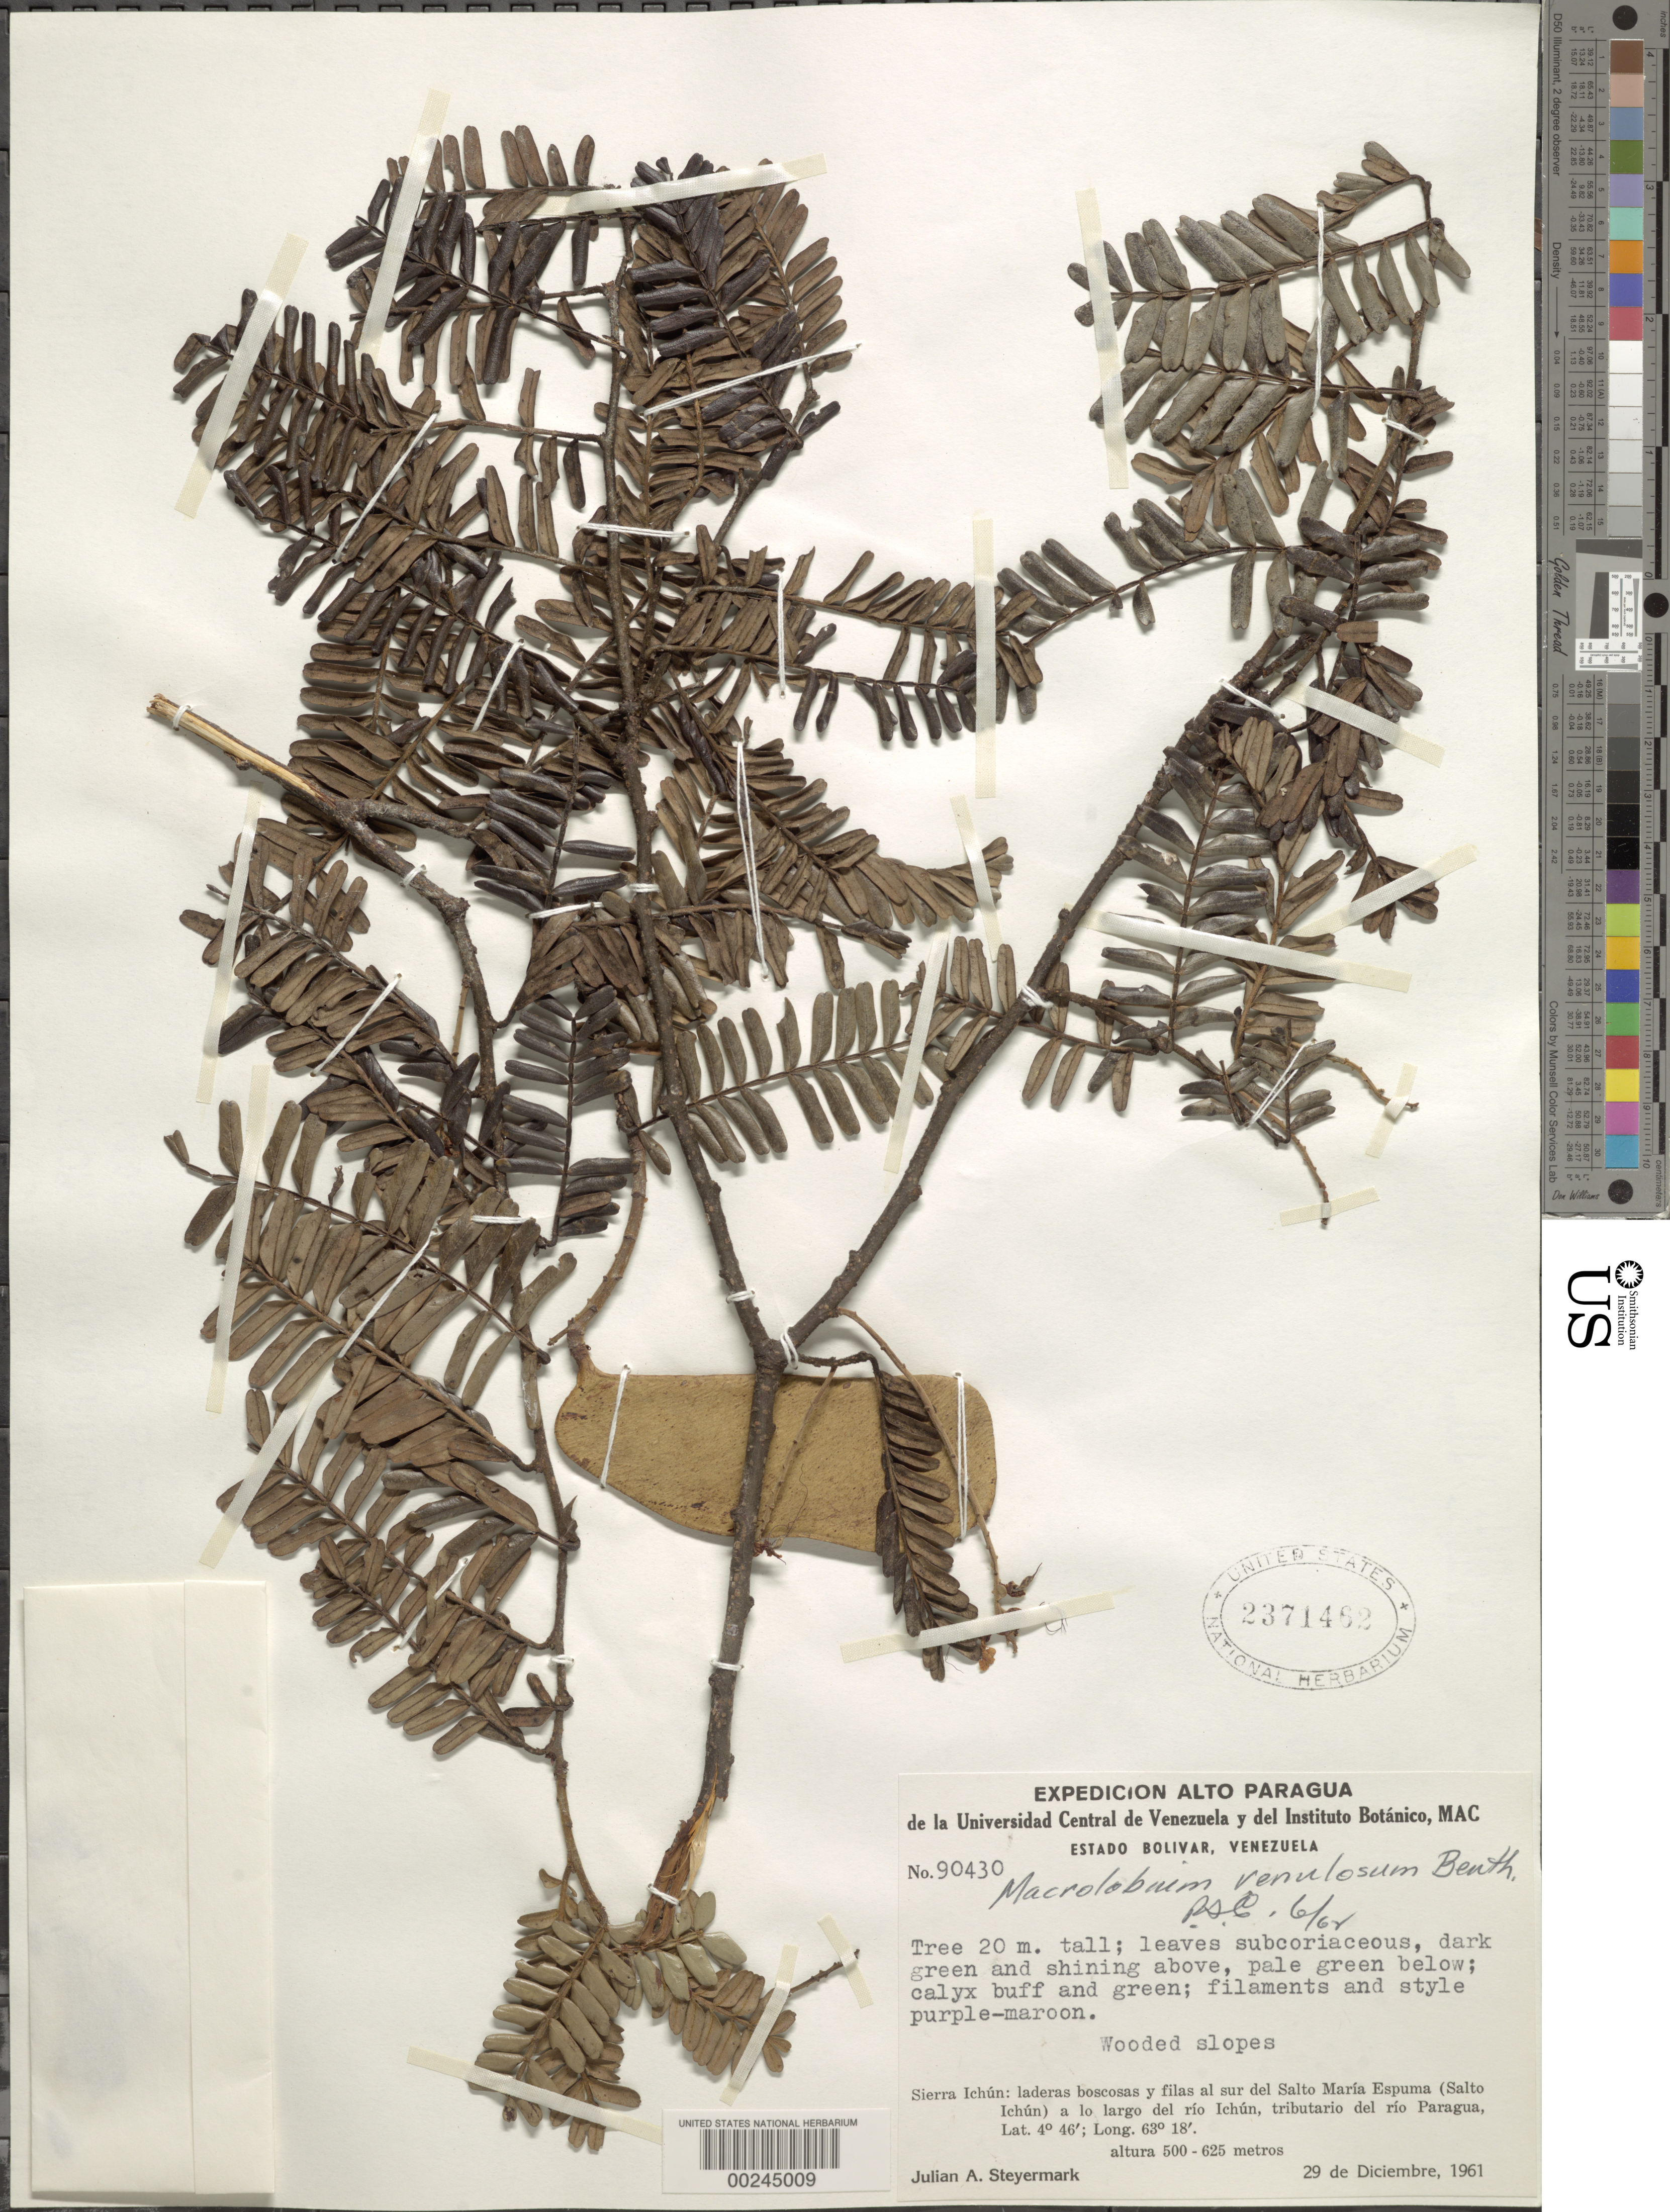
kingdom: Plantae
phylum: Tracheophyta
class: Magnoliopsida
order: Fabales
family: Fabaceae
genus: Macrolobium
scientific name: Macrolobium venulosum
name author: Benth. in Mart.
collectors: J. Steyermark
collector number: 90430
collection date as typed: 29 Dec 1961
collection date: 1961-12-29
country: Venezuela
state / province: Bolivar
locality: Sierra ichun: s of salto maria espuma (salto ichun) along the rio ichun, tributary of rio paragua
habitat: Wooded slopes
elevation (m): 500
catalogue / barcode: US 2371462